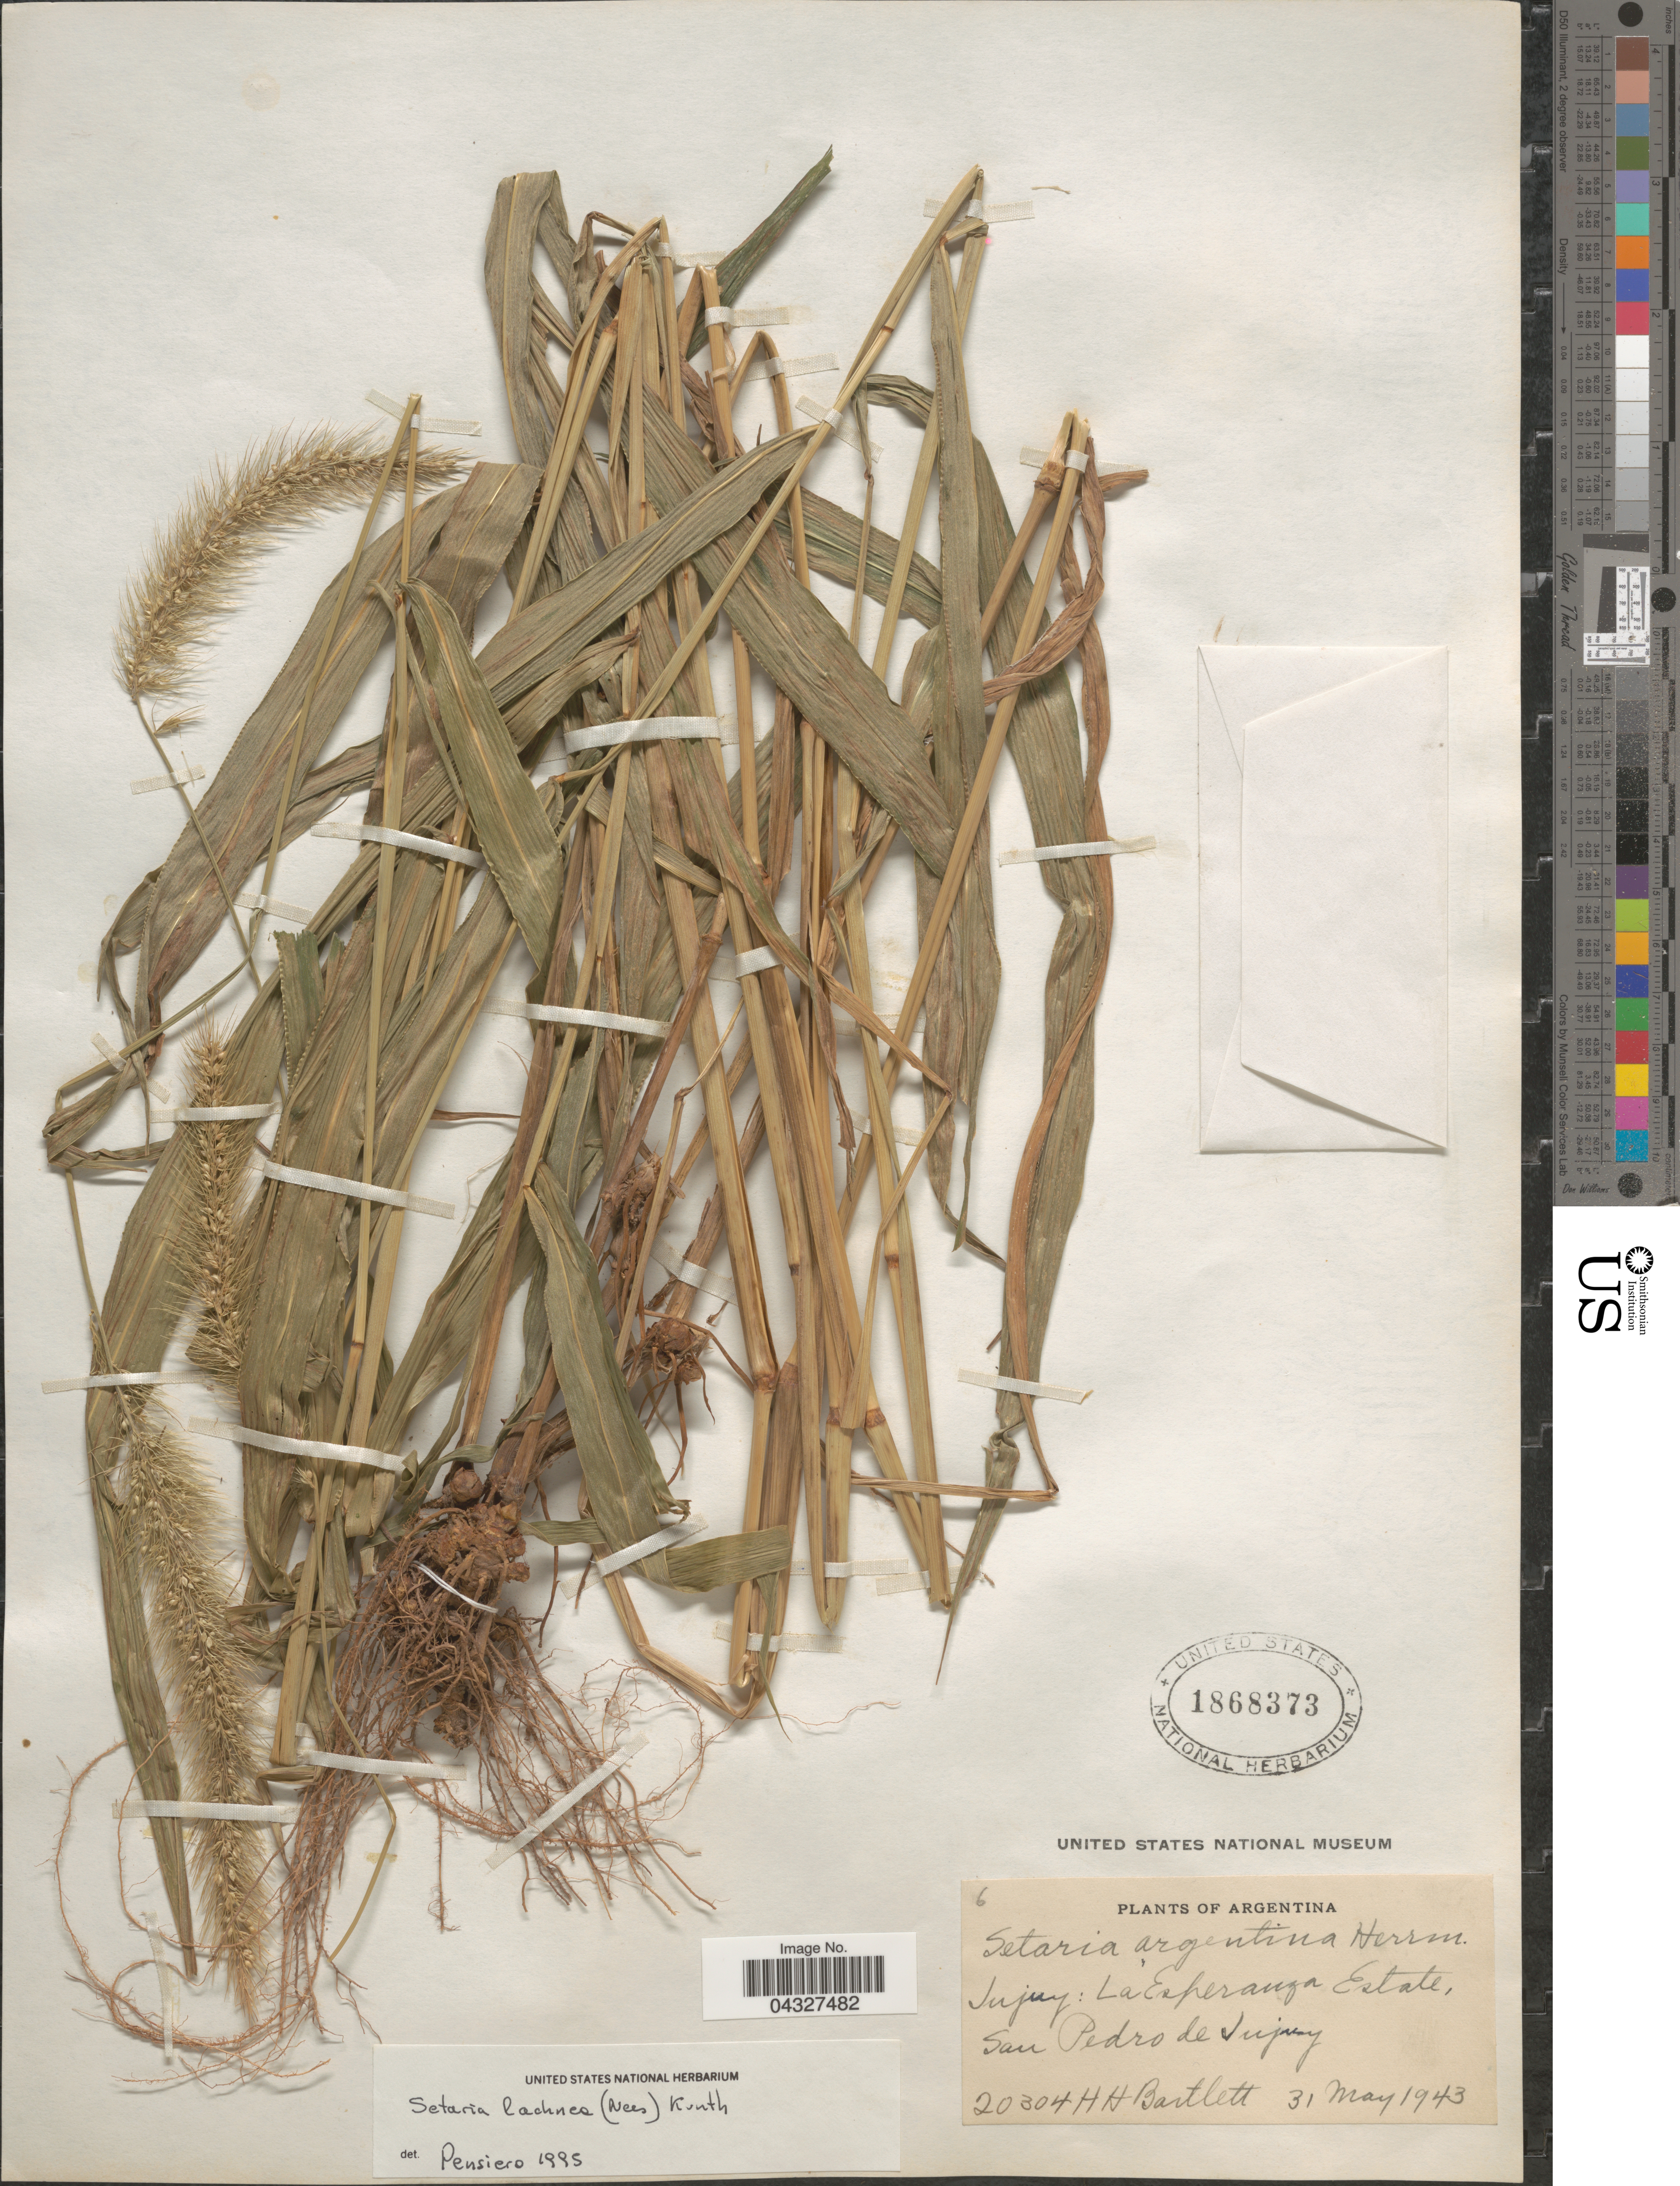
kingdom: Plantae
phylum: Tracheophyta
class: Liliopsida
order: Poales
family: Poaceae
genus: Setaria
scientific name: Setaria lachnea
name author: (Nees) Kunth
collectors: H. H. Bartlett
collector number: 20304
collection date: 1943-05-31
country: Argentina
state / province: Jujuy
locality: La Esperanza Estate, San Pedro de Jujuy.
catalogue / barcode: US 1868373